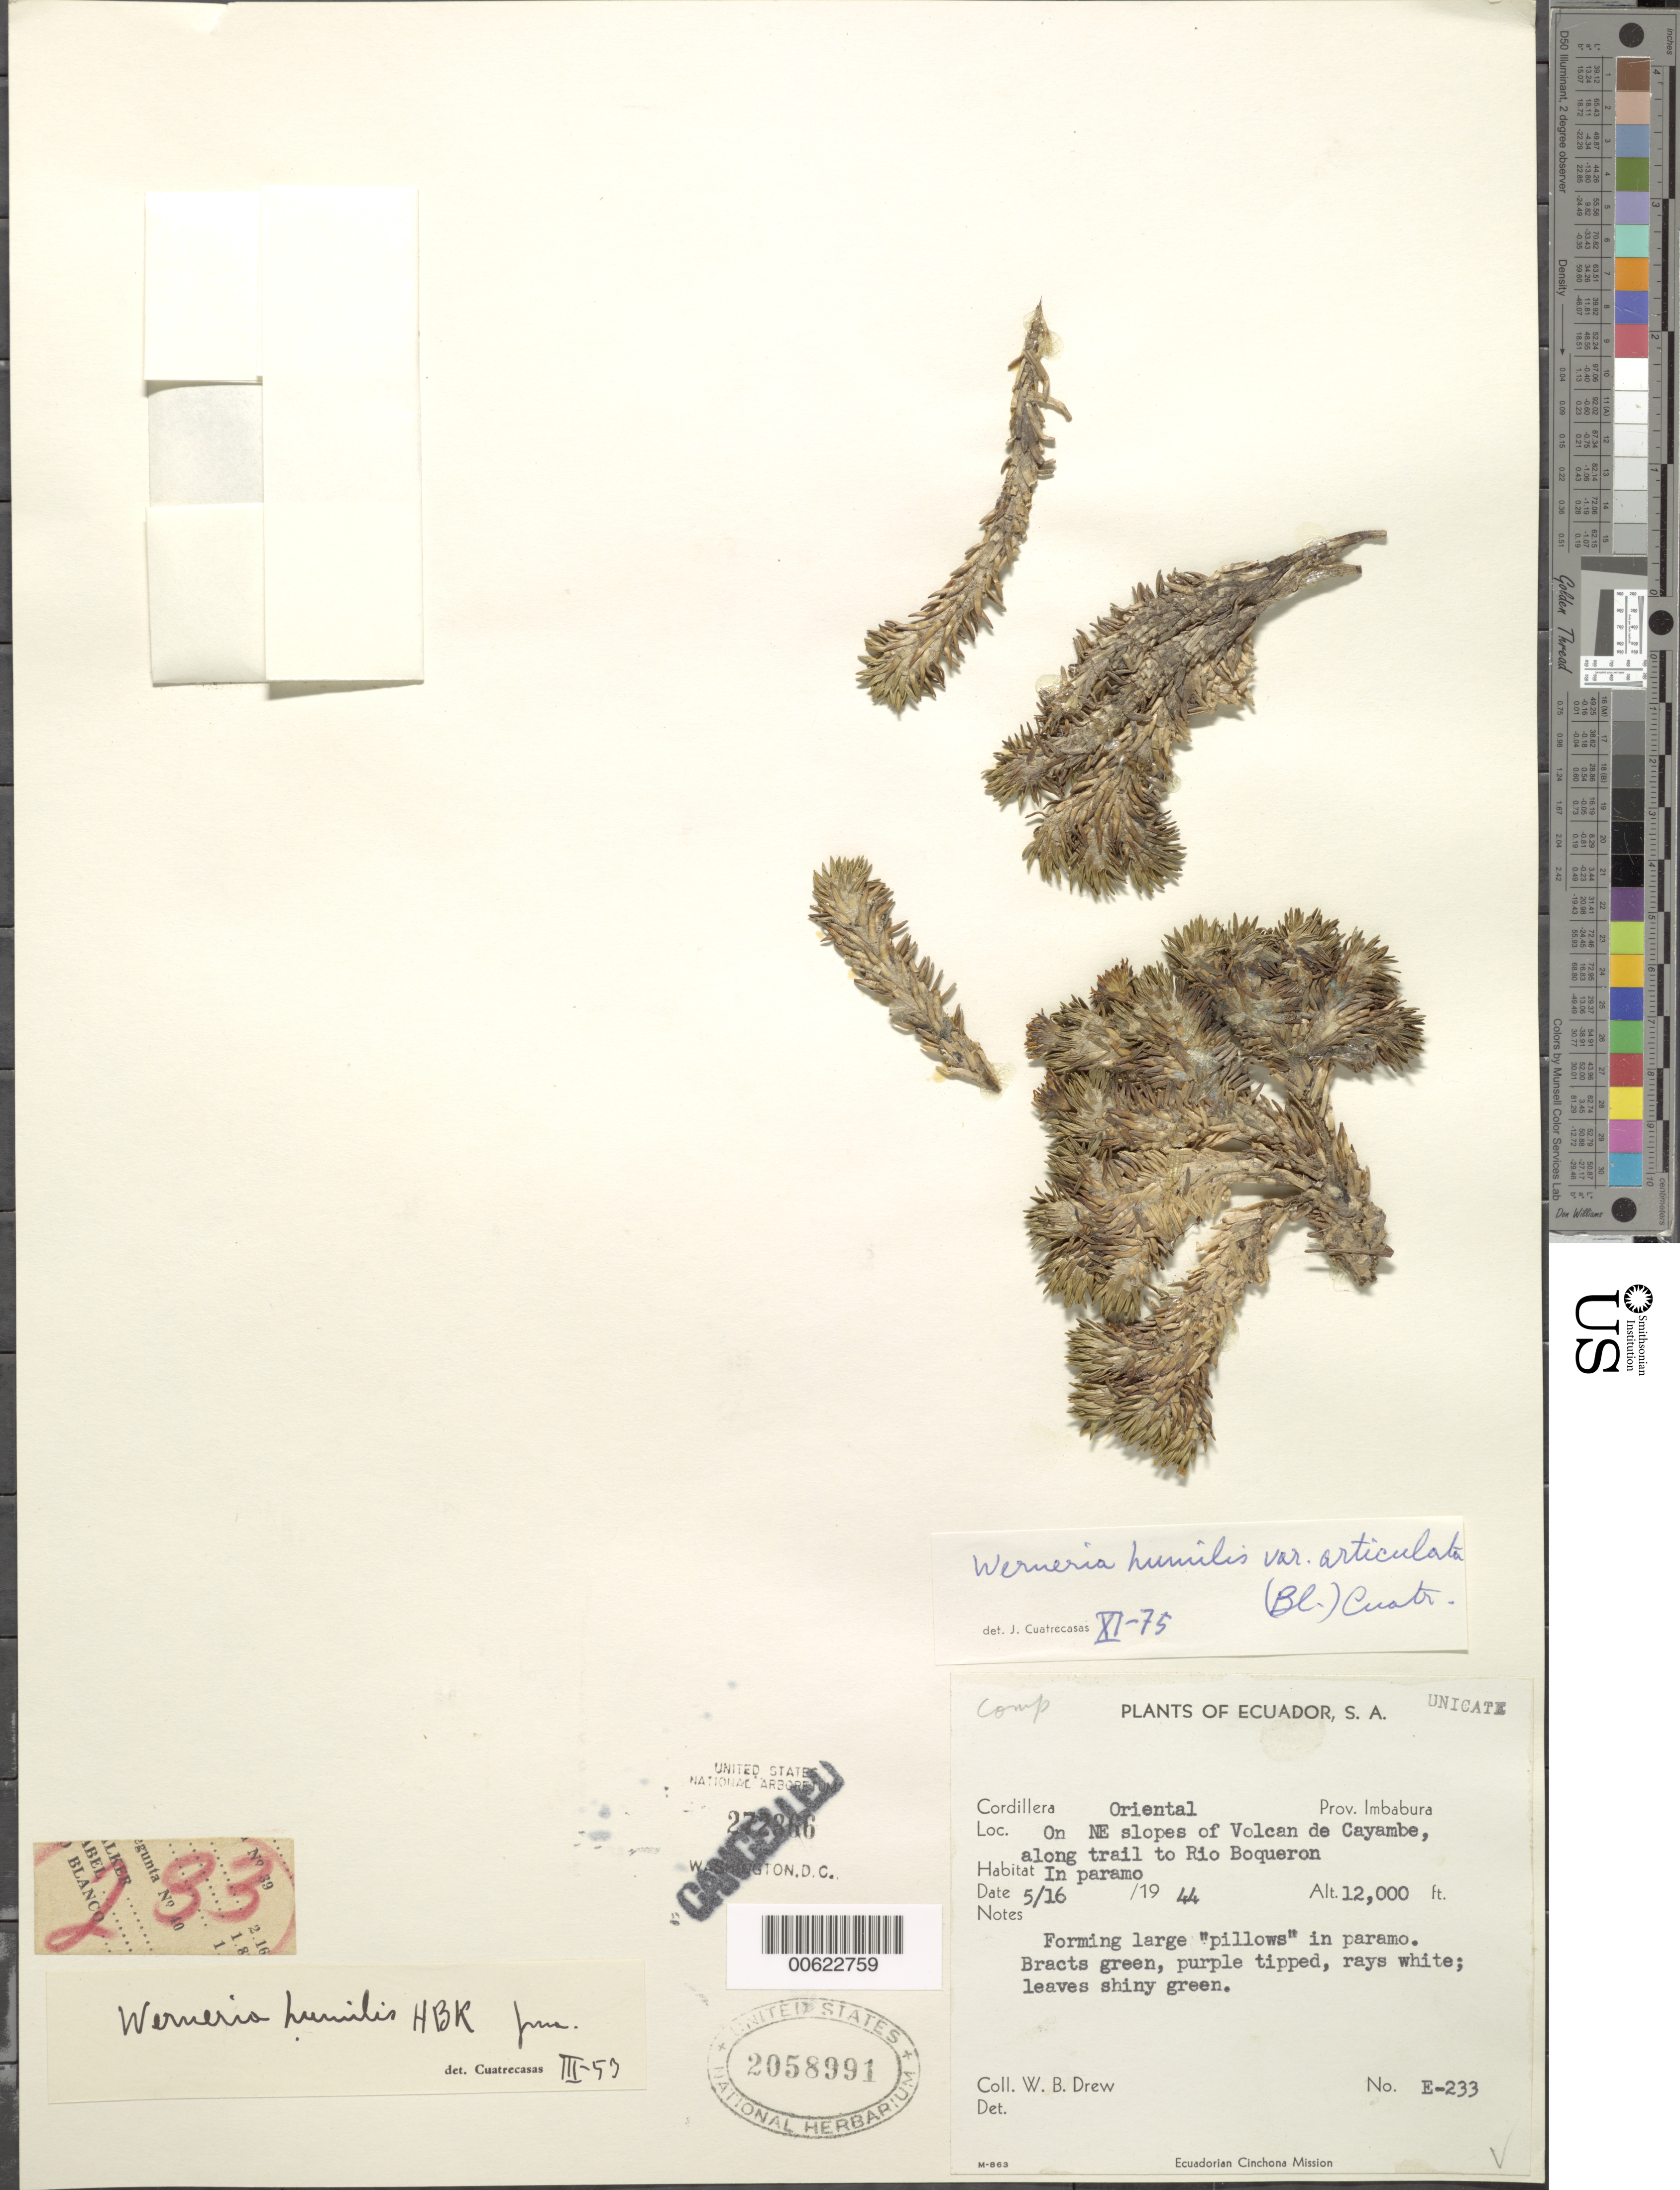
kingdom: Plantae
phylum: Tracheophyta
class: Magnoliopsida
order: Asterales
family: Asteraceae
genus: Xenophyllum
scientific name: Xenophyllum humile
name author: (Kunth) V.A. Funk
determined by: Funk, Vicki A., (BOT), Smithsonian Institution - National Museum of Natural History (UNITED STATES)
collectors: W. B. Drew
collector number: E-233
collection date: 1944-05-16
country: Ecuador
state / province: Imbabura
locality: Cordillera Oriental, NE slopes of Volcán Cayambe, along trail to Río Boqueron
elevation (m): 3840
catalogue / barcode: US 2058991